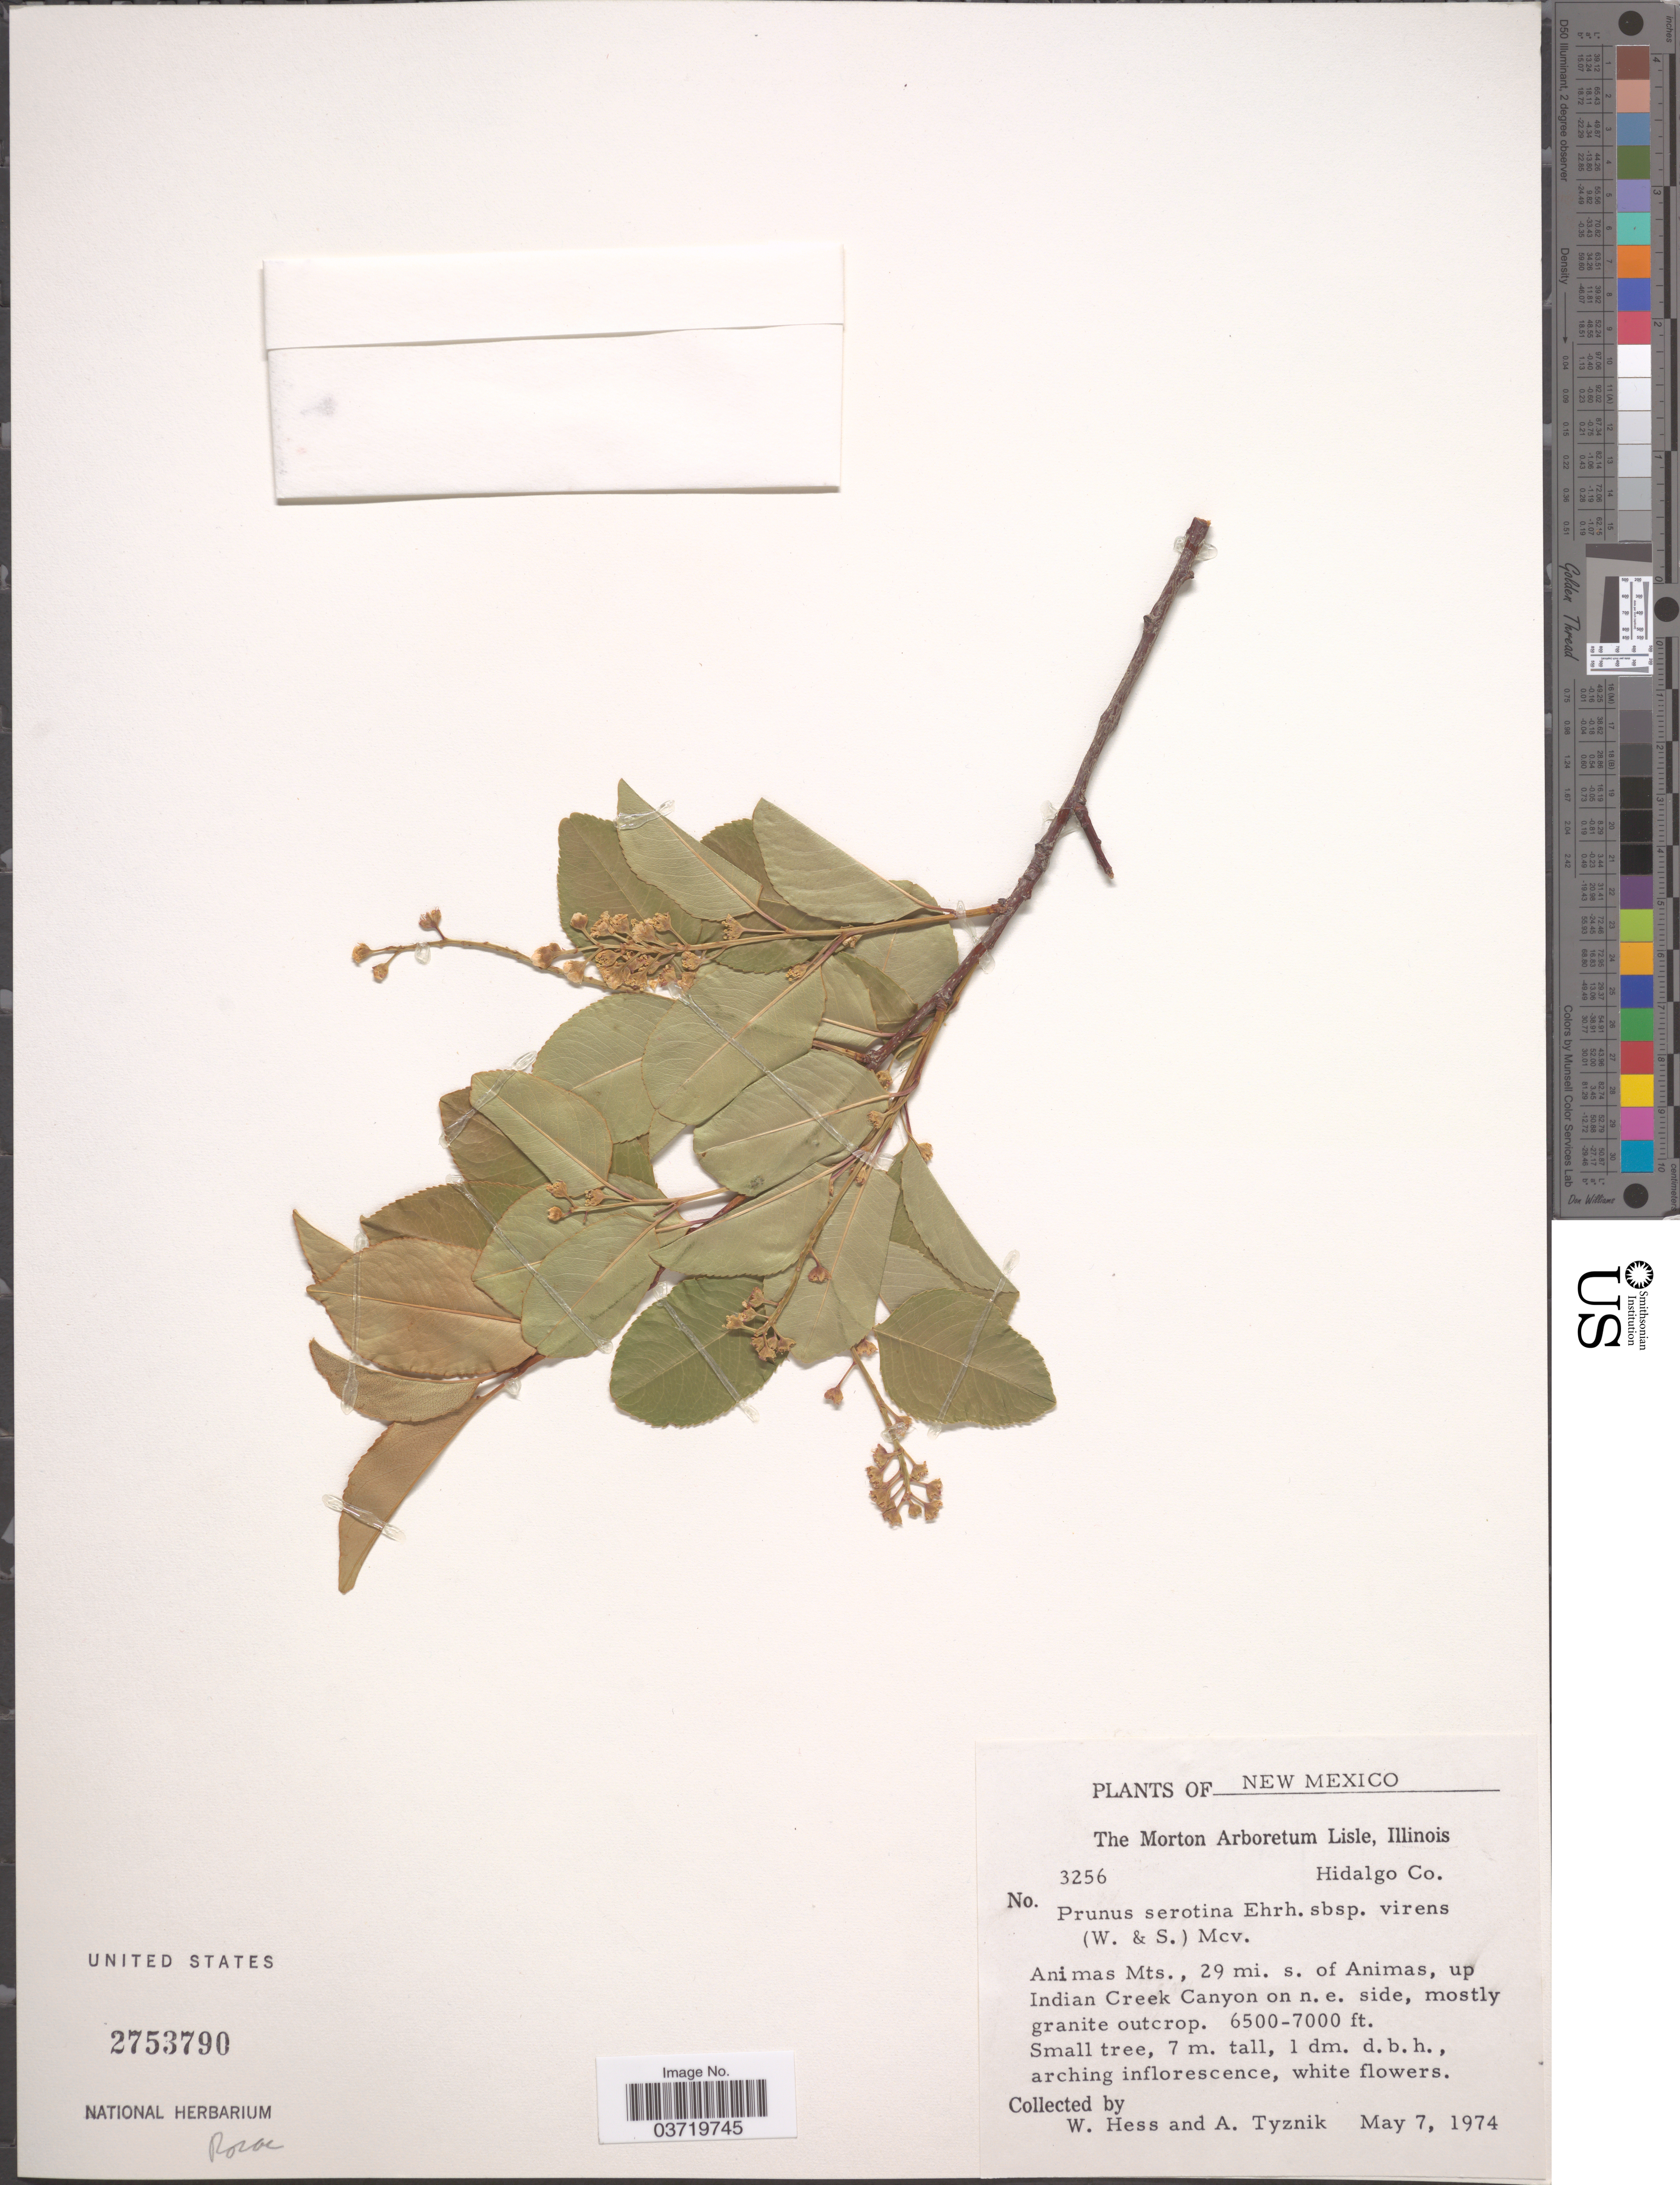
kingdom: Plantae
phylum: Tracheophyta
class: Magnoliopsida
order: Rosales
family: Rosaceae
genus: Prunus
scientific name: Prunus serotina var. rufula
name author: (Wooton & Standl.) McVaugh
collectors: W. Hess & A. Tyznik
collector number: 3256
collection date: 1974-05-07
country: United States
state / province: New Mexico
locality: Hidalgo Co. Animas Mts., 29 mi. s. of Animas, up Indian Creek Canyon on n. e. side, mostly granite outcrop.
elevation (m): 1981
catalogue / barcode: US 2753790